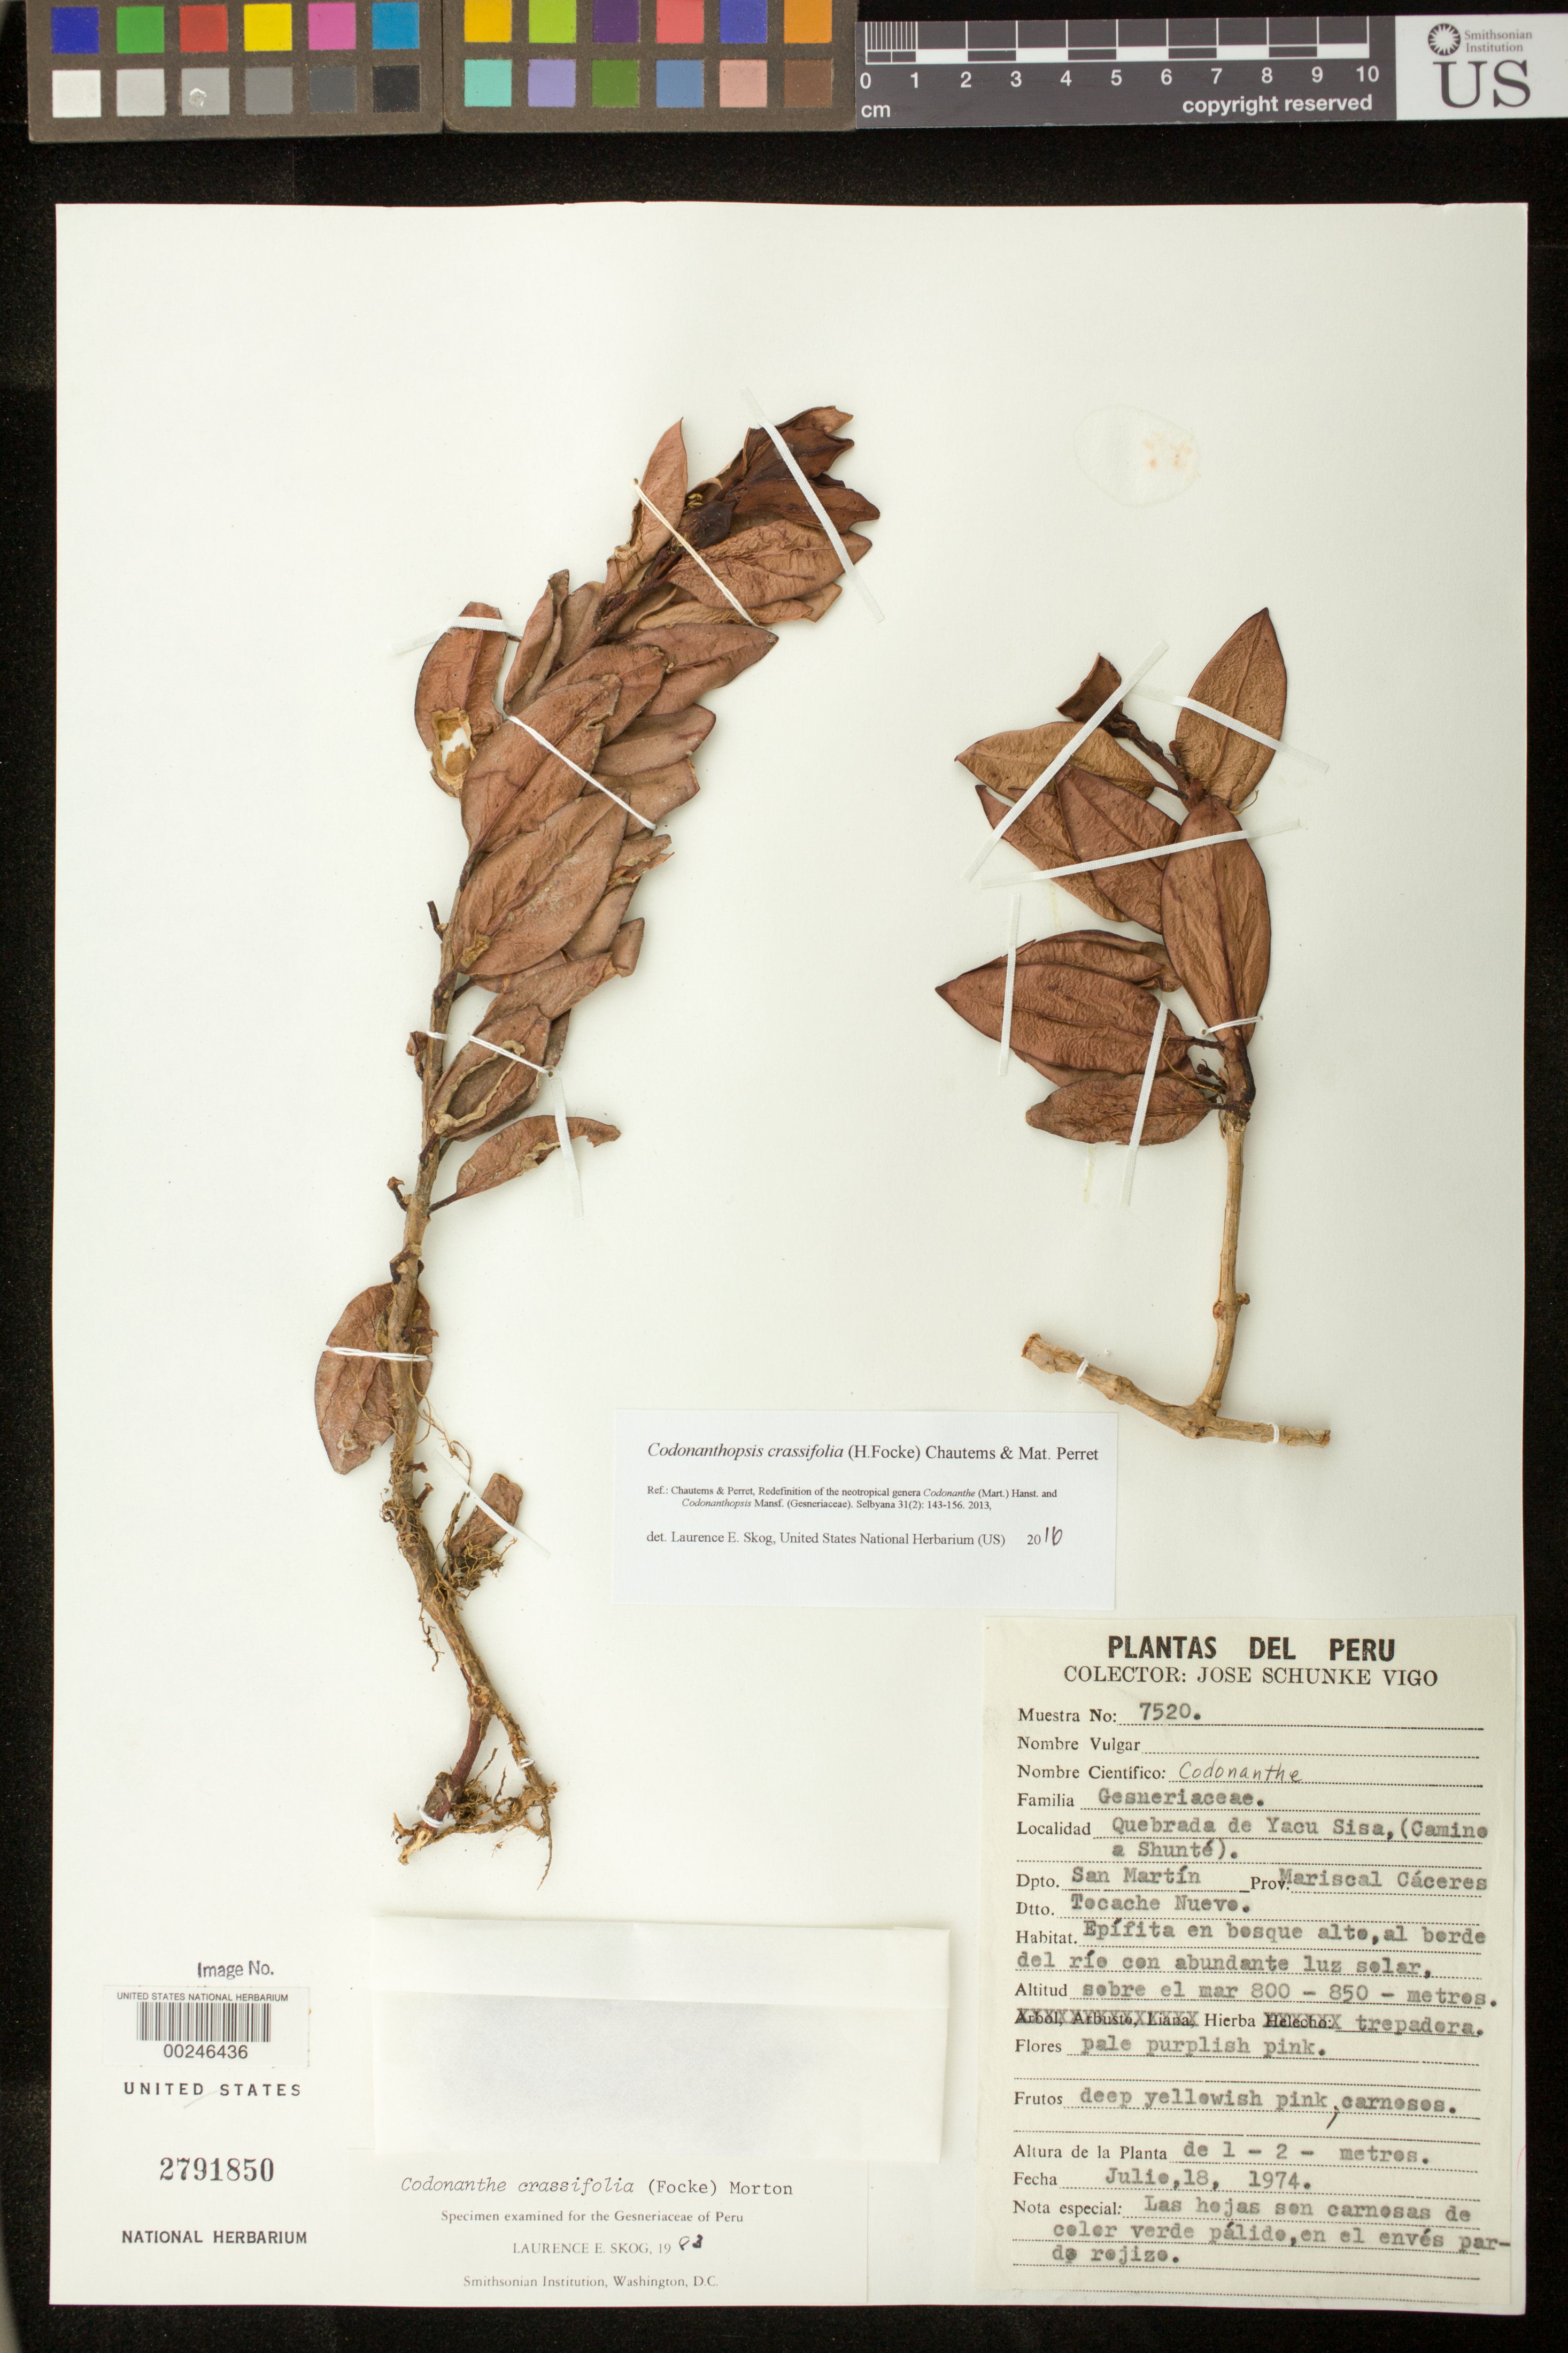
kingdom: Plantae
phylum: Tracheophyta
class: Magnoliopsida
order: Lamiales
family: Gesneriaceae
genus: Codonanthopsis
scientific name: Codonanthopsis crassifolia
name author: (H. Focke) Chautems & Mat.Perret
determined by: Skog, Laurence E.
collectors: J. Schunke Vigo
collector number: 7520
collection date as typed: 18 Jul 1974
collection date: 1974-07-18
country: Peru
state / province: San Martín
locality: Prov. Mariscal Cáceres, Dtto. Tocache Nuevo, Quebrada de Yacu Sisa, (road to Shunte)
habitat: Epiphyte in tall forest, bordering the river with lots of sunlight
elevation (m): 800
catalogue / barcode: US 2791850